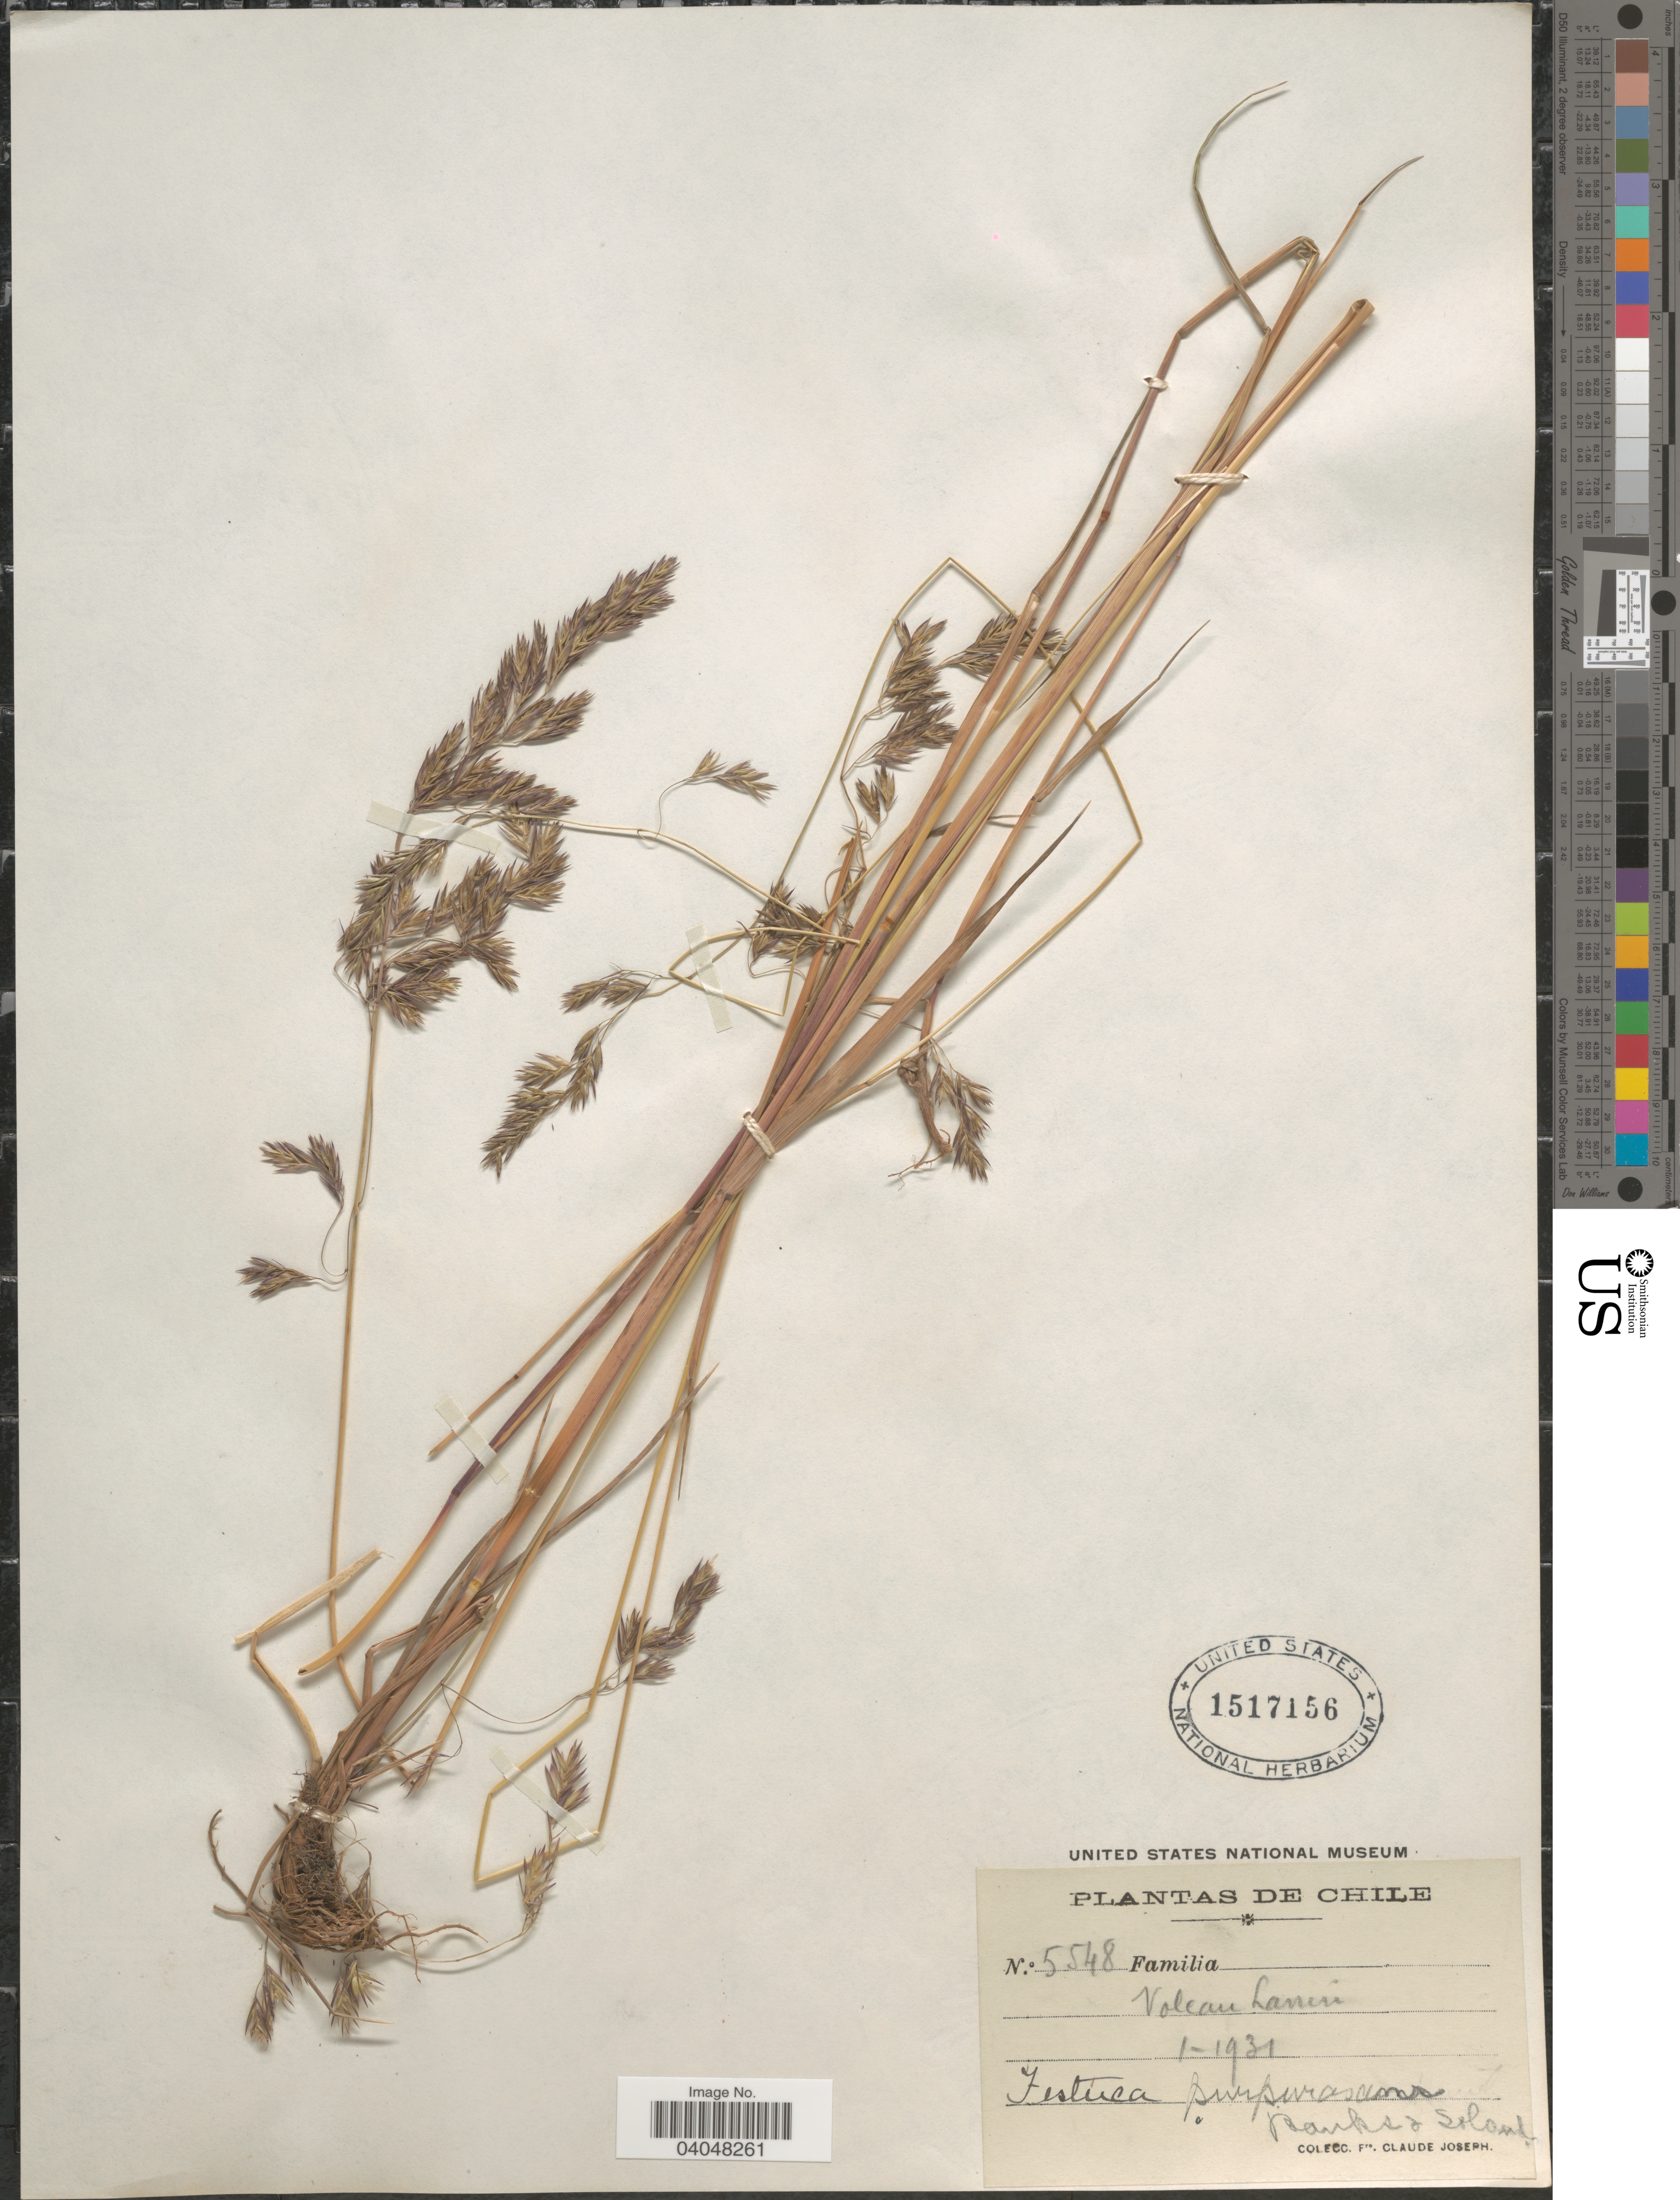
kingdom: Plantae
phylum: Tracheophyta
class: Liliopsida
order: Poales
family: Poaceae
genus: Festuca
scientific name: Festuca purpurascens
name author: Banks & Sol. ex Hook. f.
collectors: Bro. Claude-Joseph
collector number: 5548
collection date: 1931-01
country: Chile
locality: Volcan Laneri.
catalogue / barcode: US 1517156